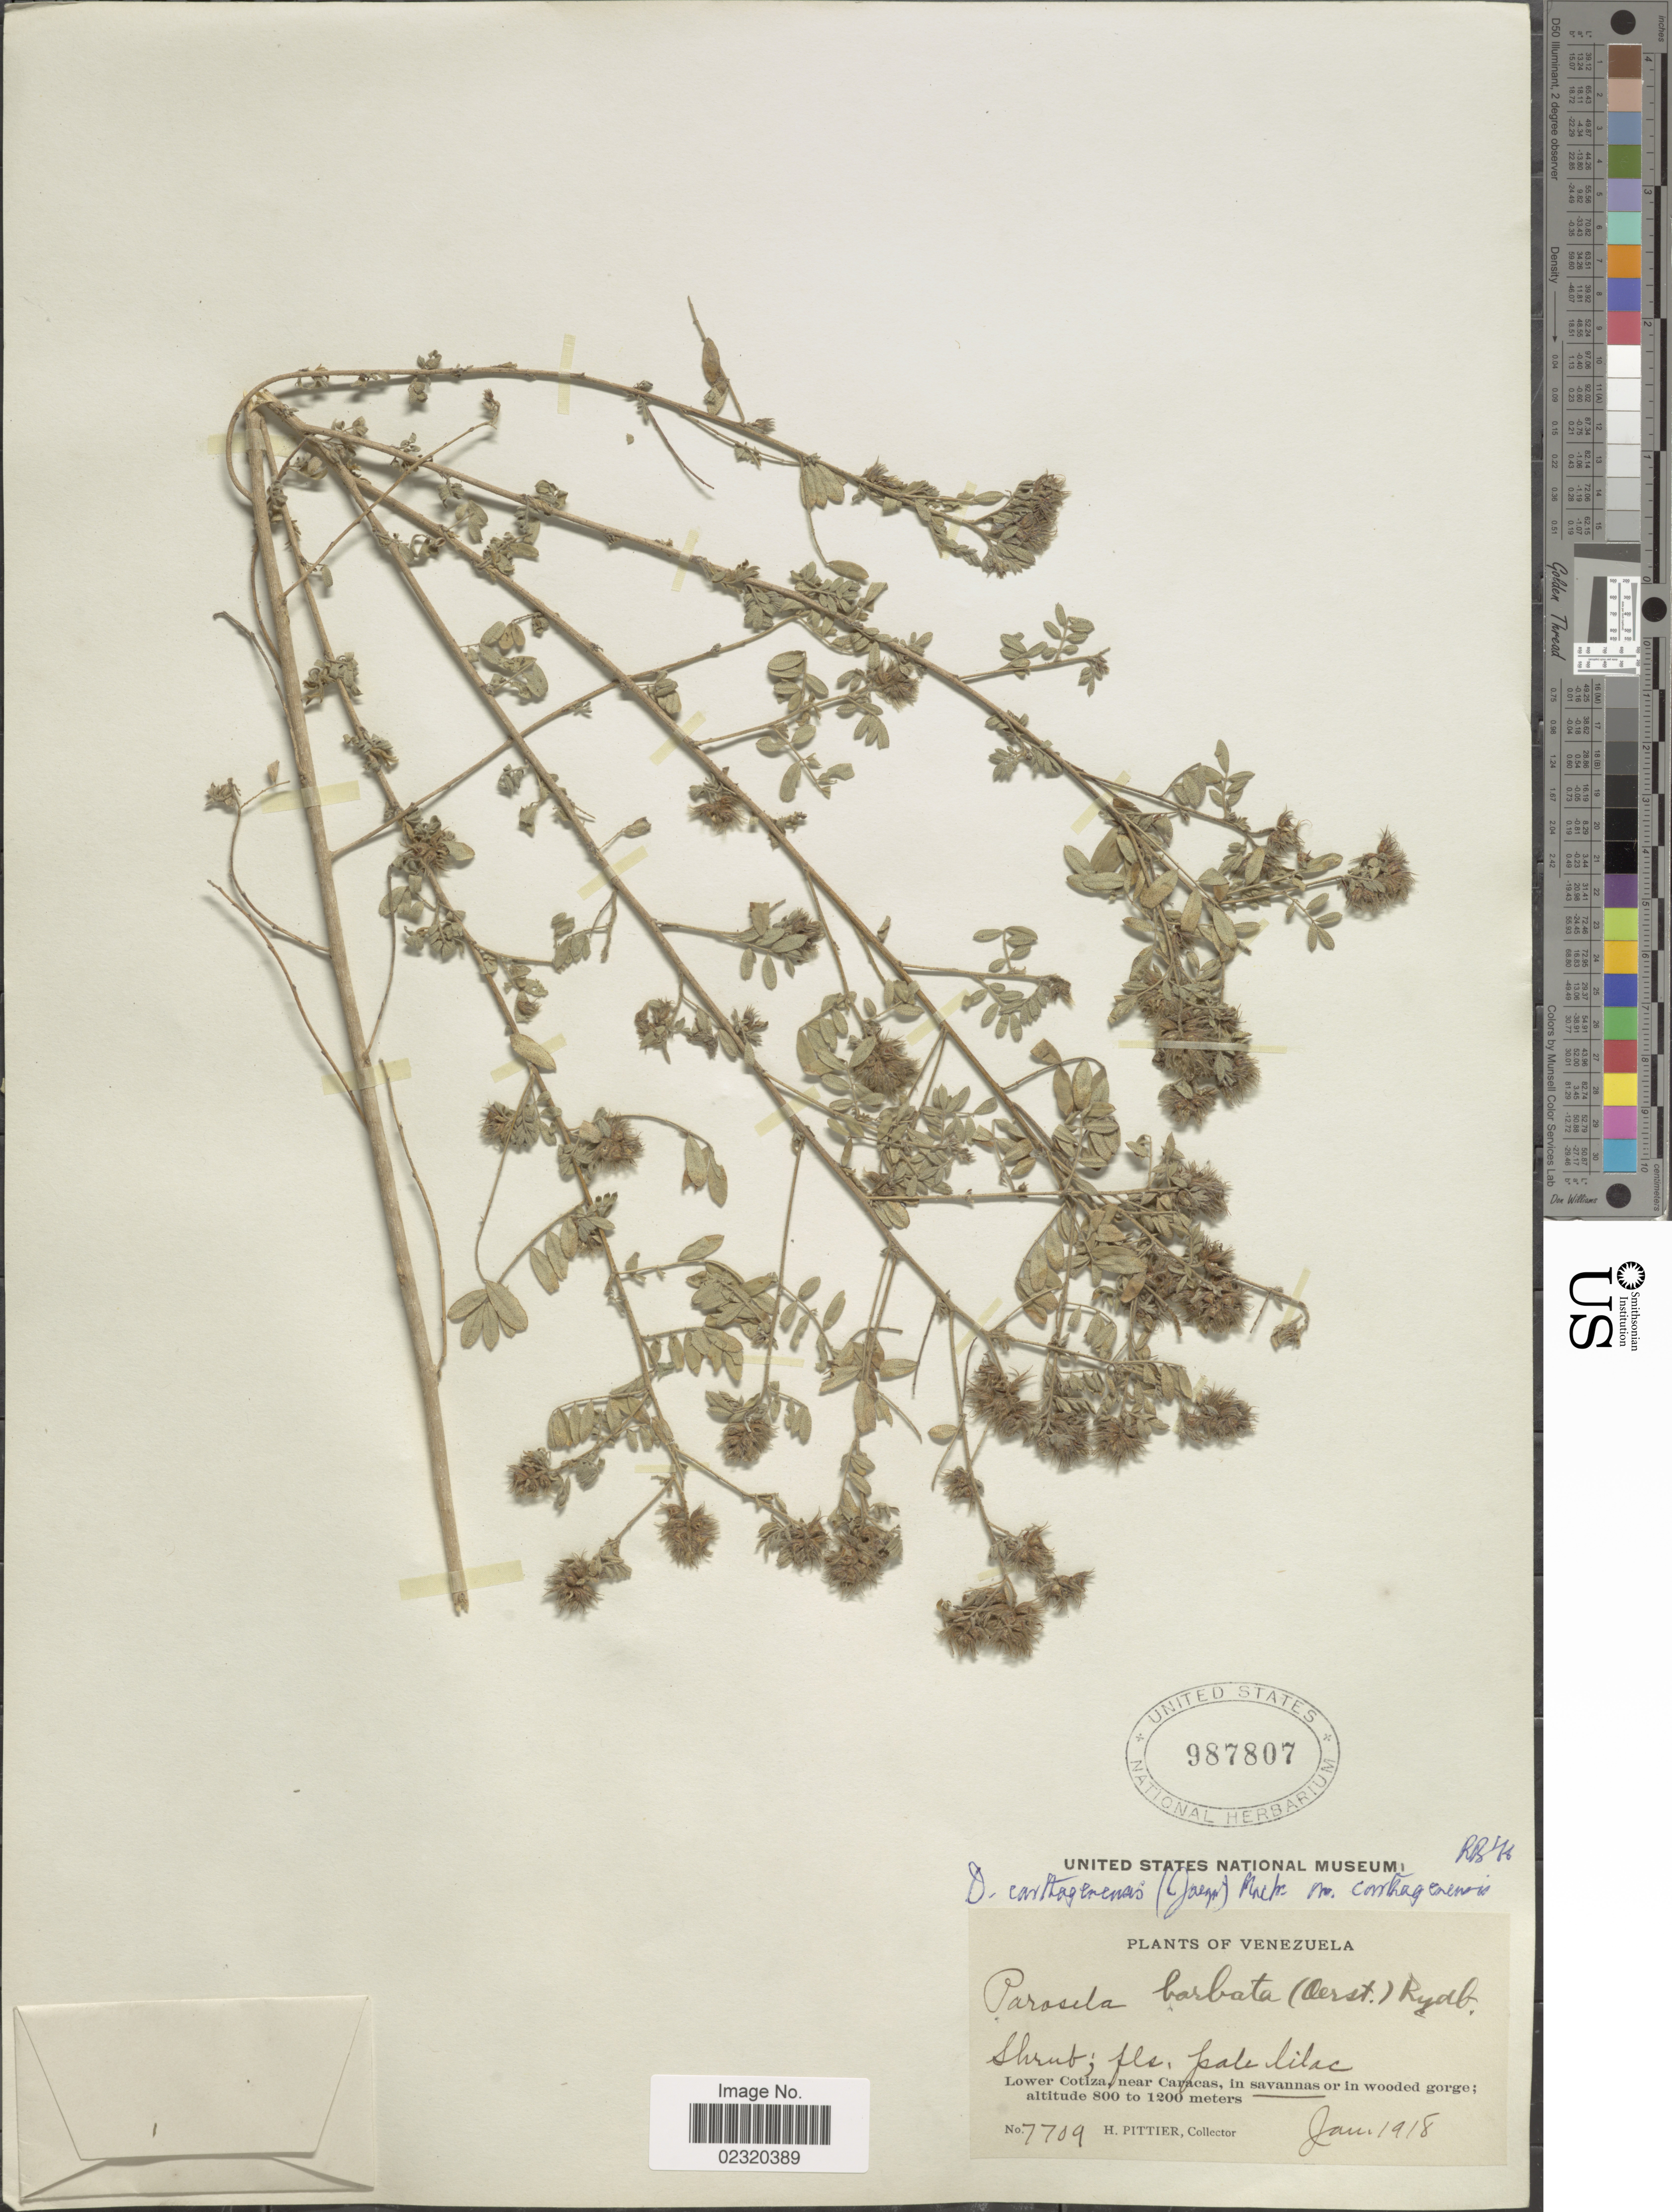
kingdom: Plantae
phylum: Tracheophyta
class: Magnoliopsida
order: Fabales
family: Fabaceae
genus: Dalea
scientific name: Dalea carthagenensis var. carthagenensis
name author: (Jacq.) J.F. Macbr.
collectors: H. F. Pittier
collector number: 7709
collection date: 1918-01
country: Venezuela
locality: Lower Cotiza, near Caracas, in savannas or in wooded gorge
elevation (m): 800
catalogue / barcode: US 987807